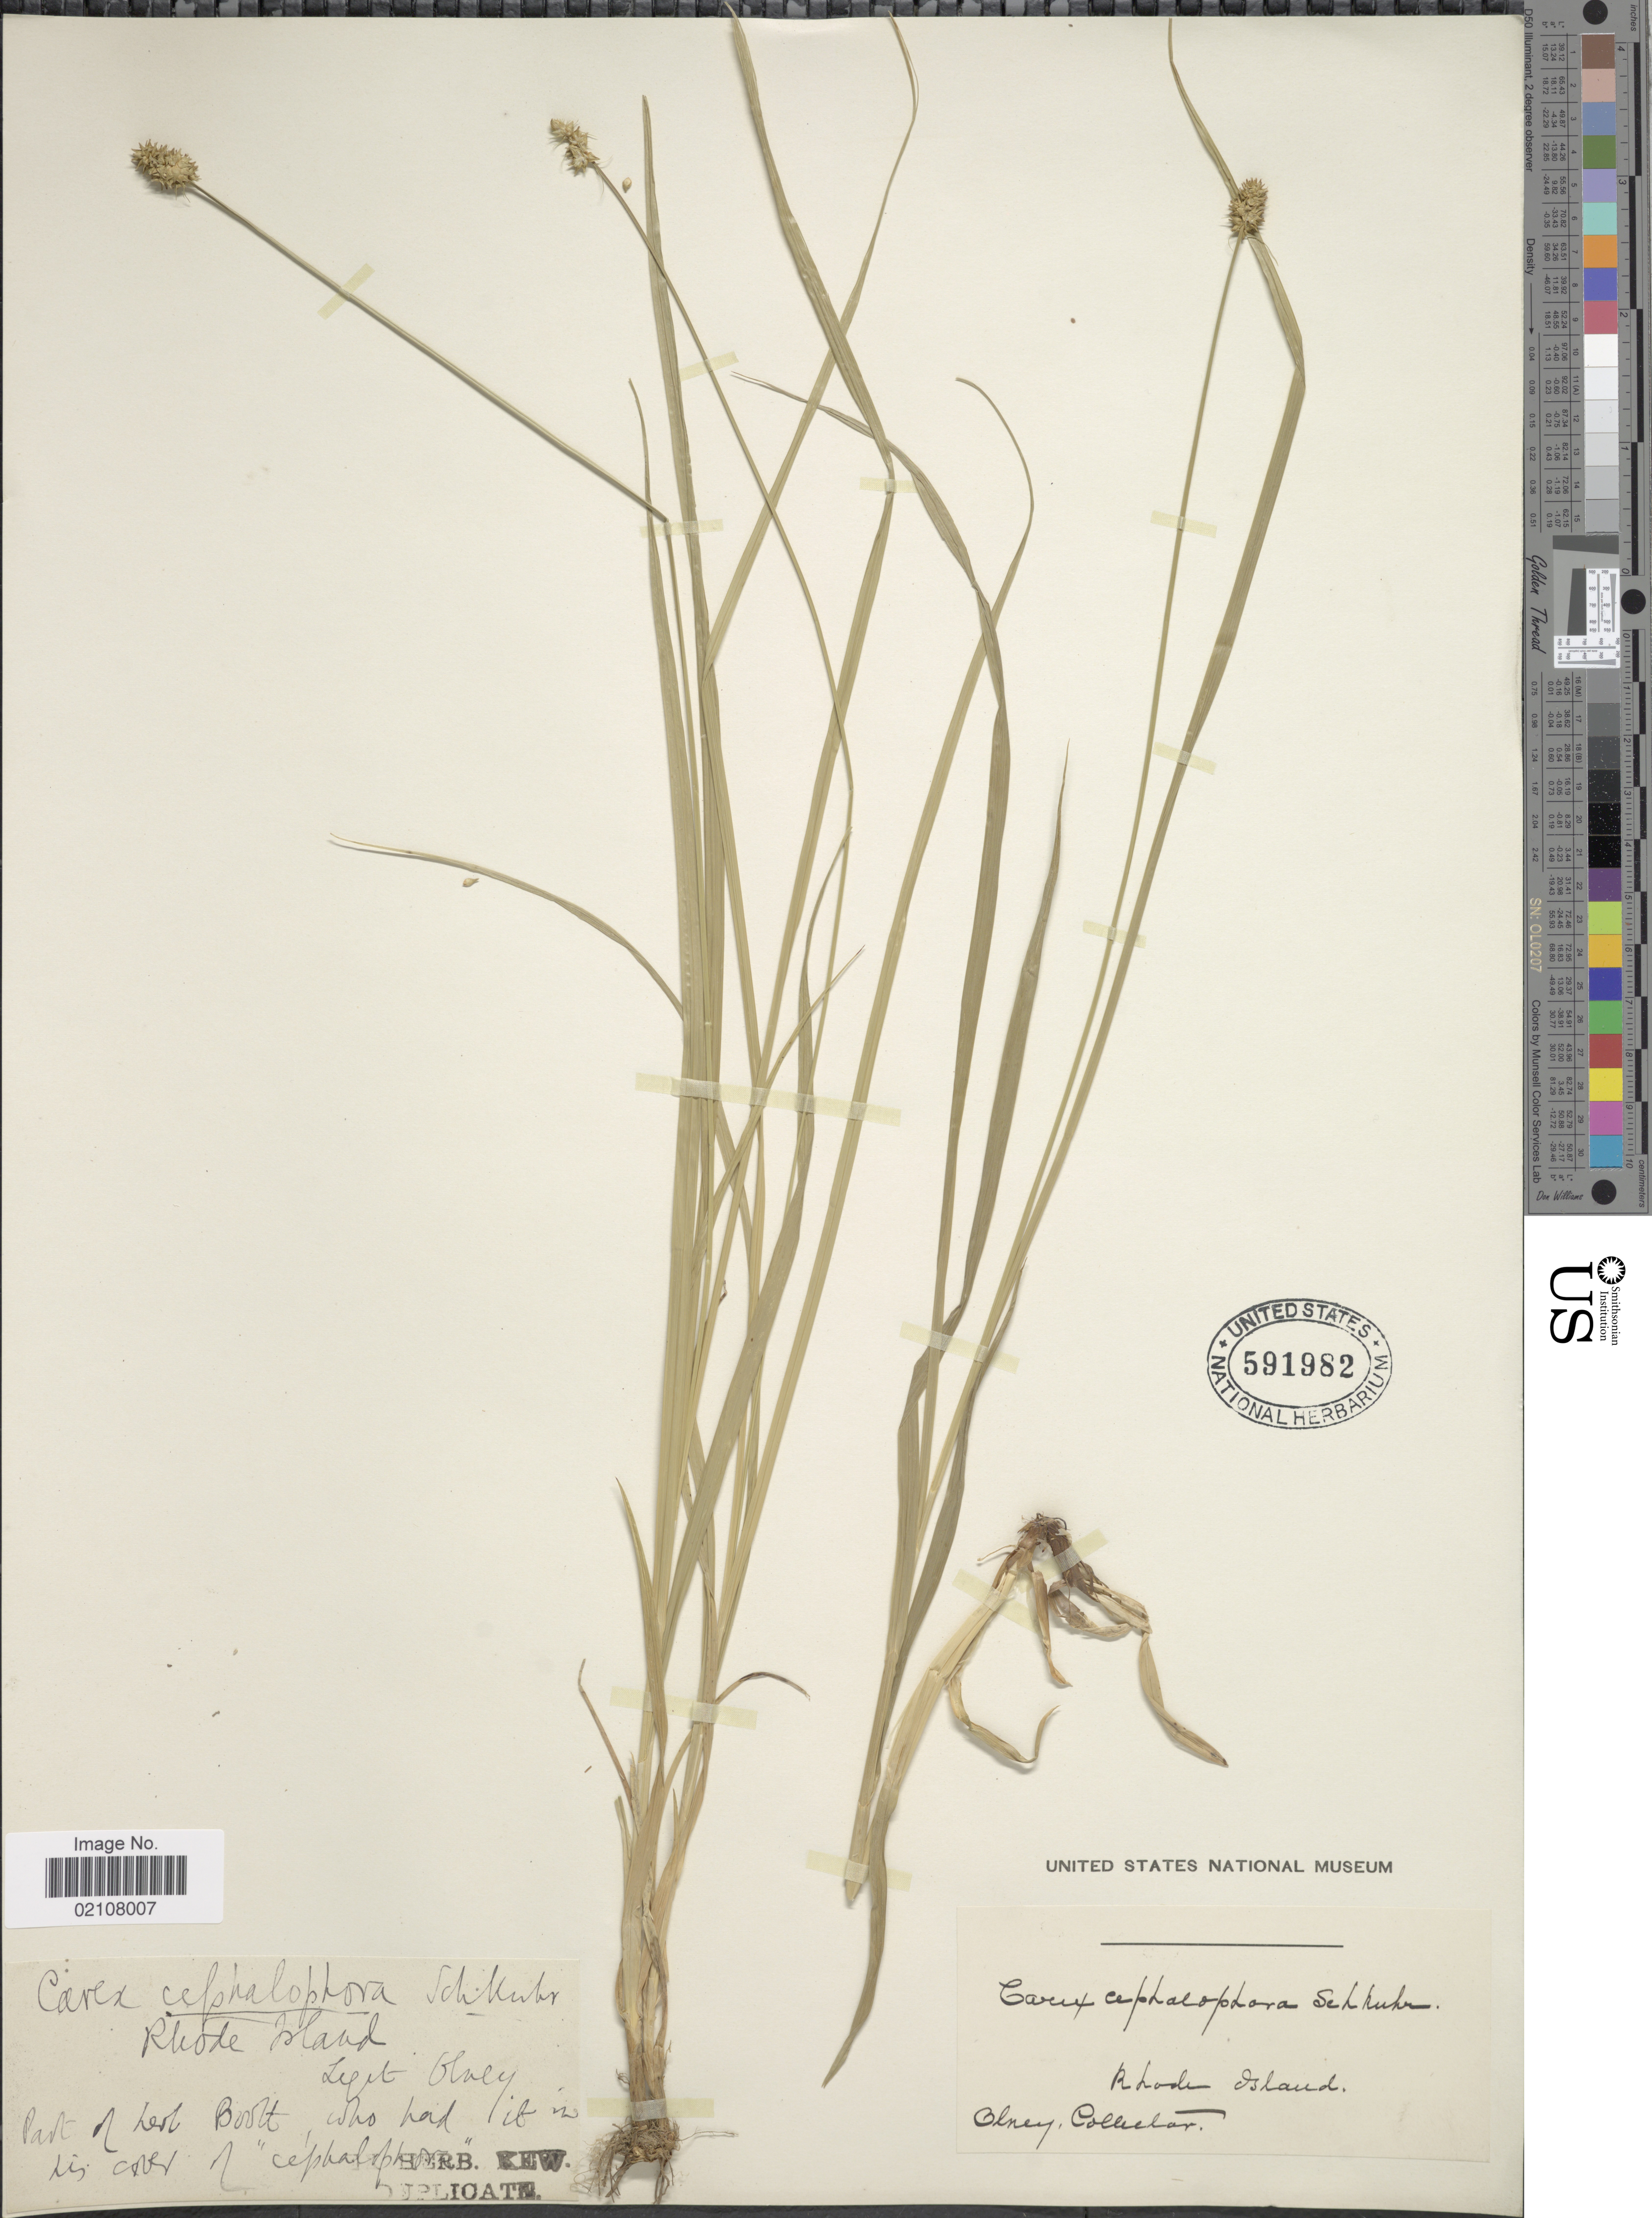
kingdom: Plantae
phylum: Tracheophyta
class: Liliopsida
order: Poales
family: Cyperaceae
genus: Carex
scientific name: Carex cephalophora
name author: Muhl. ex Willd.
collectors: Olney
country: United States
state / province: Rhode Island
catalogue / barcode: US 591982